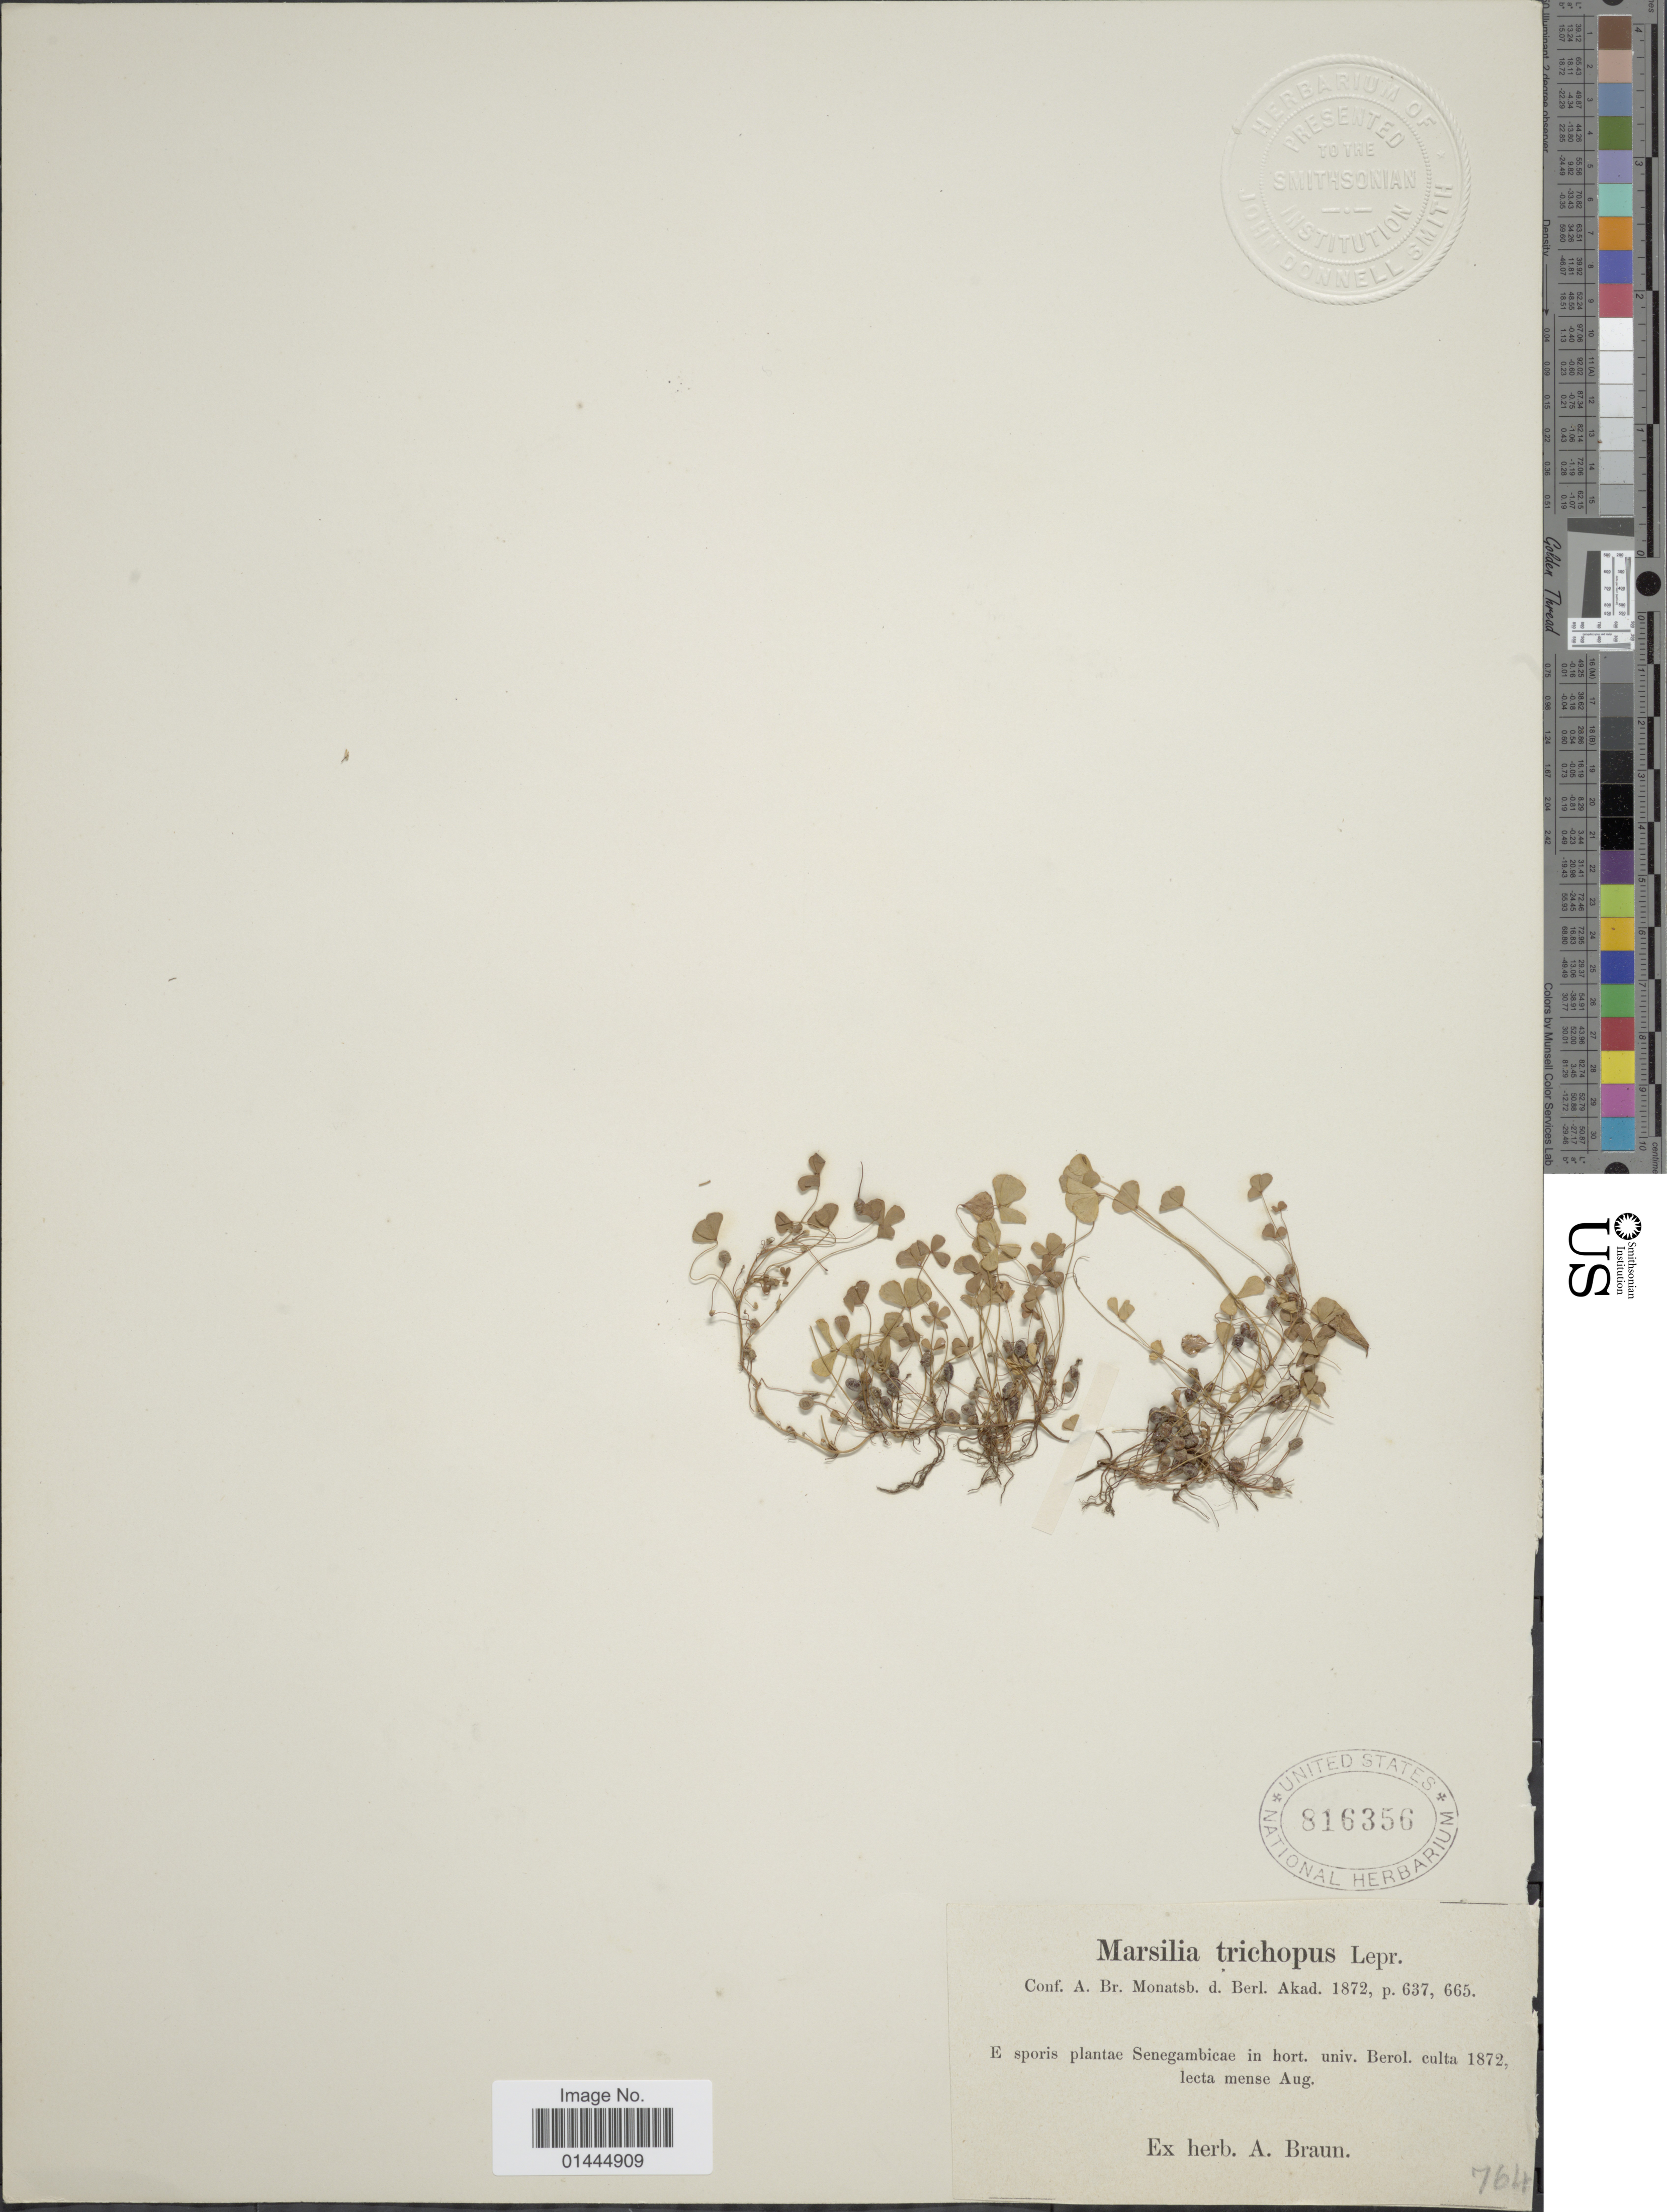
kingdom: Plantae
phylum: Tracheophyta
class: Polypodiopsida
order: Salviniales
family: Marsileaceae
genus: Marsilea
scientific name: Marsilea trichopoda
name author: Lepr. ex A. Braun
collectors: ex herb. A. Braun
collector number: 764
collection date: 1872-08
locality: E sporis plantae Senegambicae in hort. univ. Berol. culta.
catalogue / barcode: US 816356